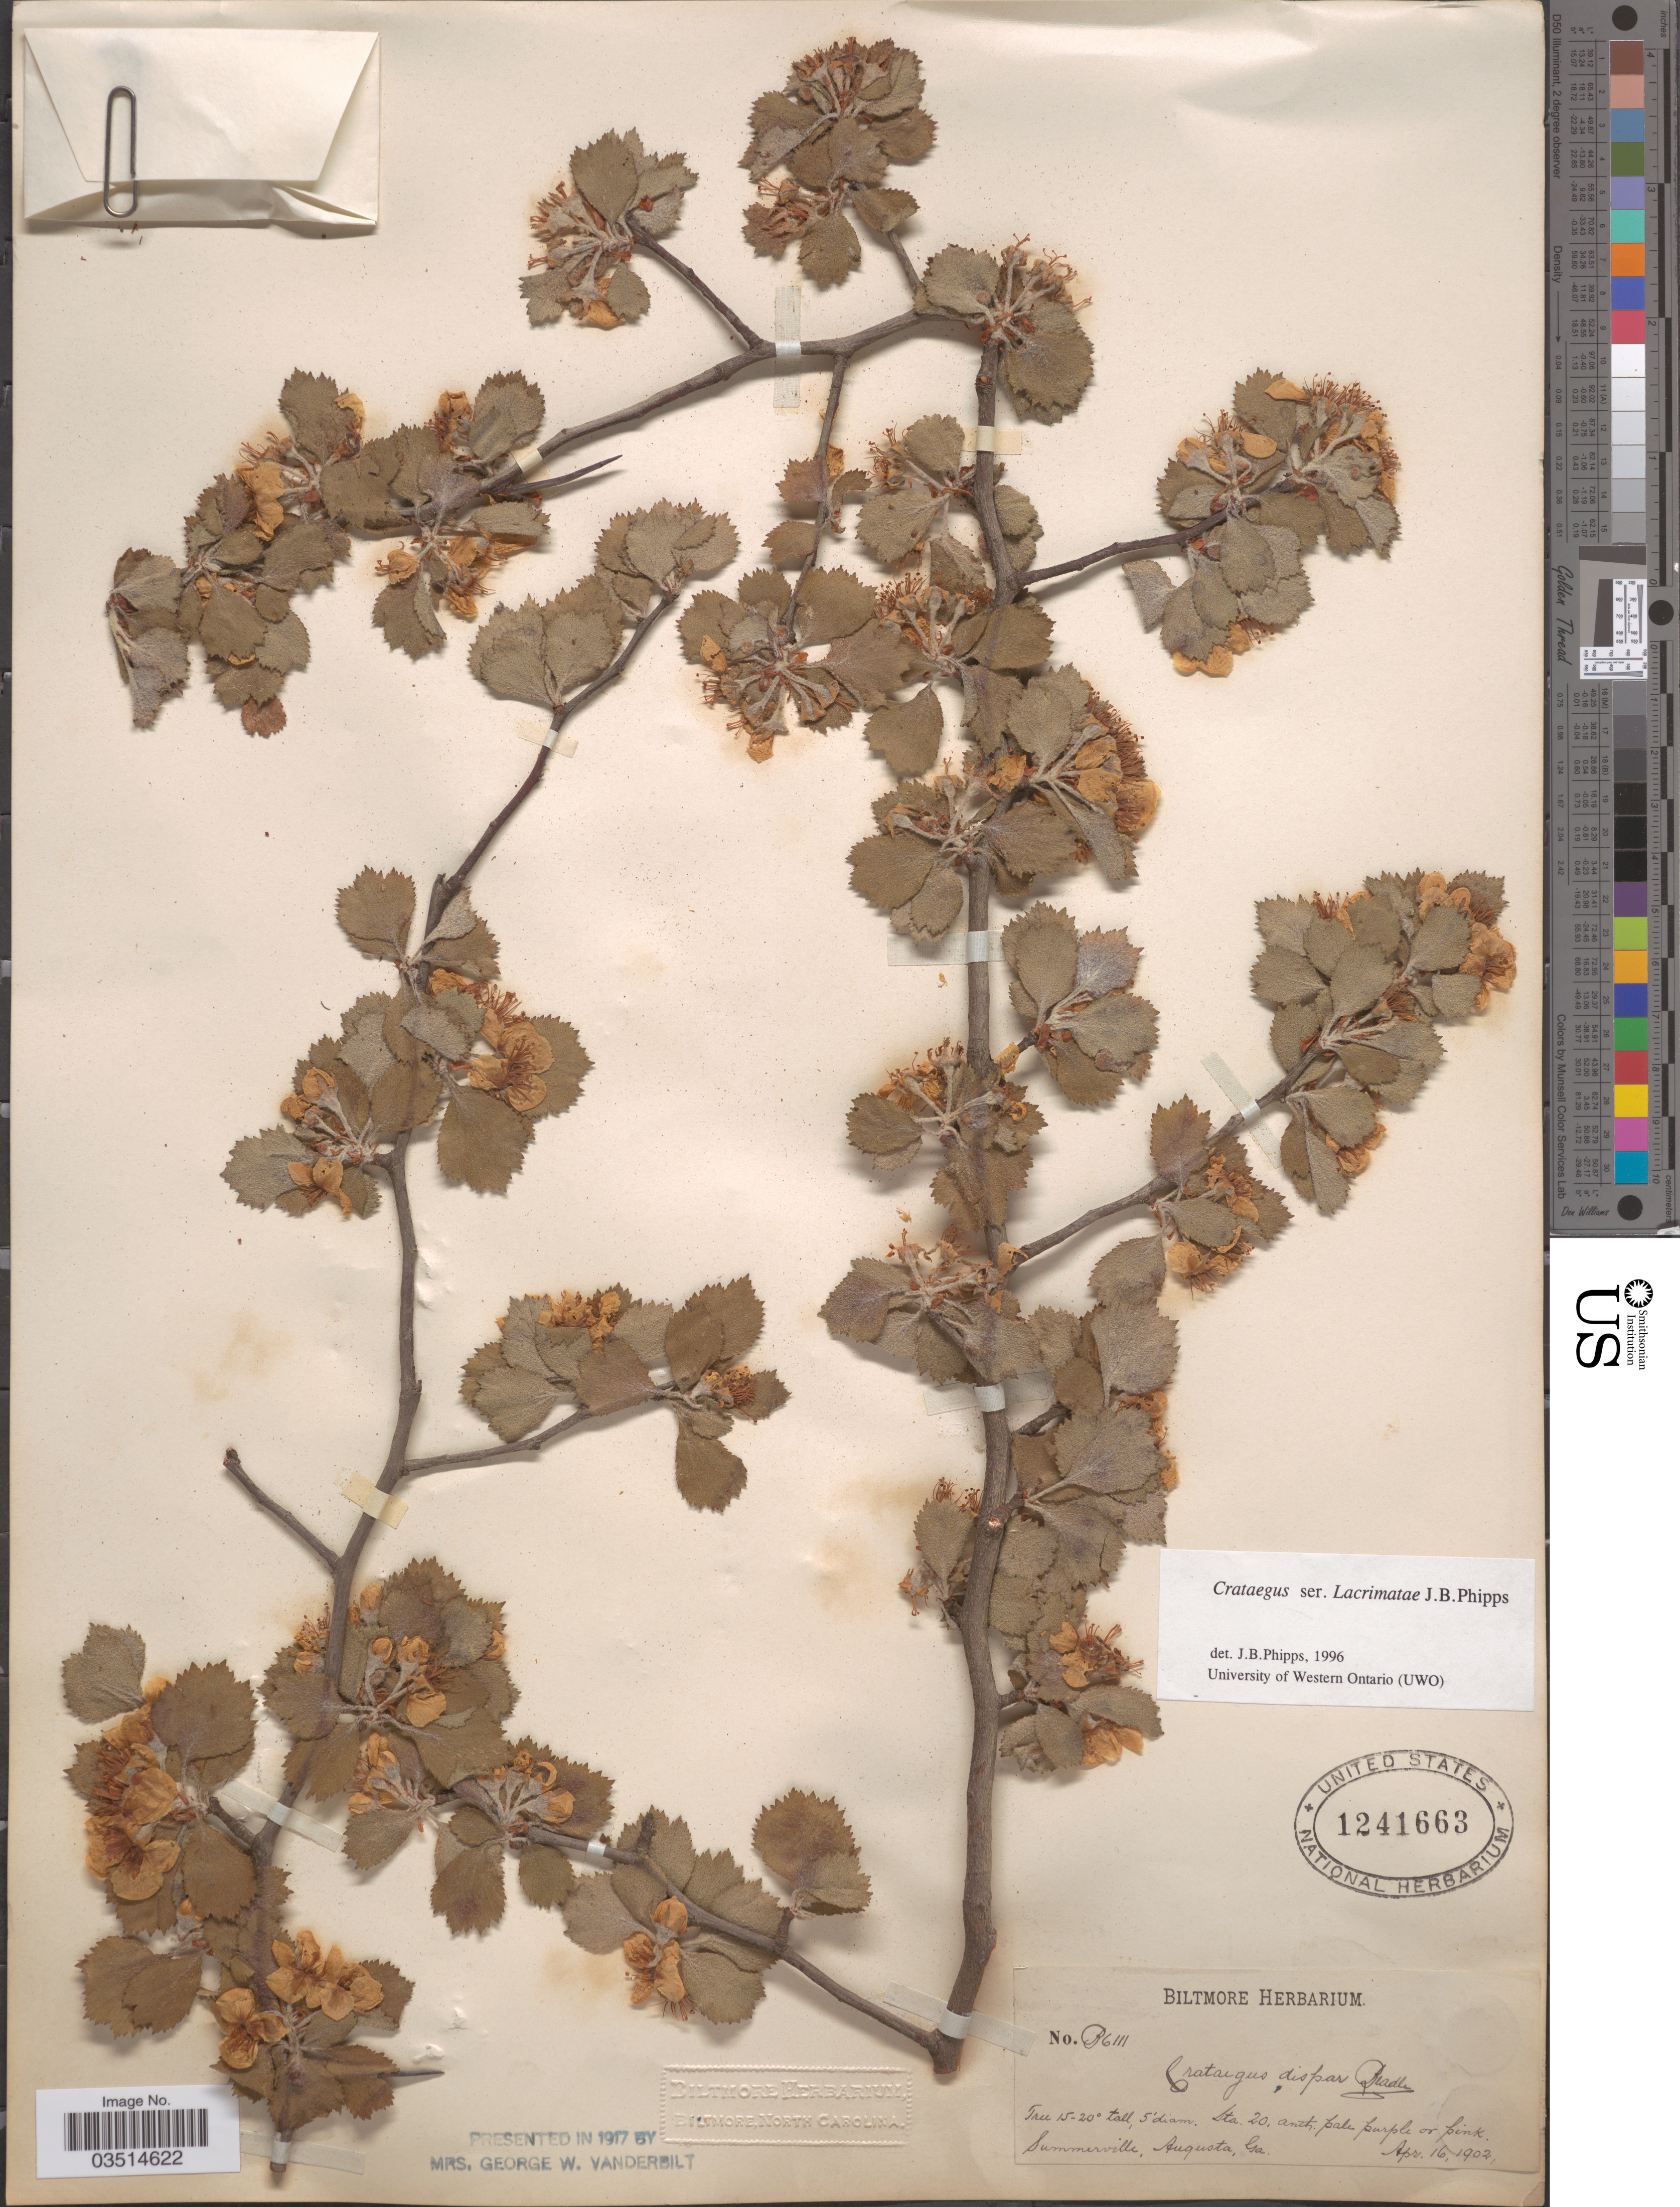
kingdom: Plantae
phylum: Tracheophyta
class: Magnoliopsida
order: Rosales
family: Rosaceae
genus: Crataegus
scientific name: Crataegus dispar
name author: Beadle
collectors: ex herb. Biltmore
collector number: B6111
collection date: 1902-04-16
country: United States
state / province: Georgia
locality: Summerville, Augusta.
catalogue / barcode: US 1241663